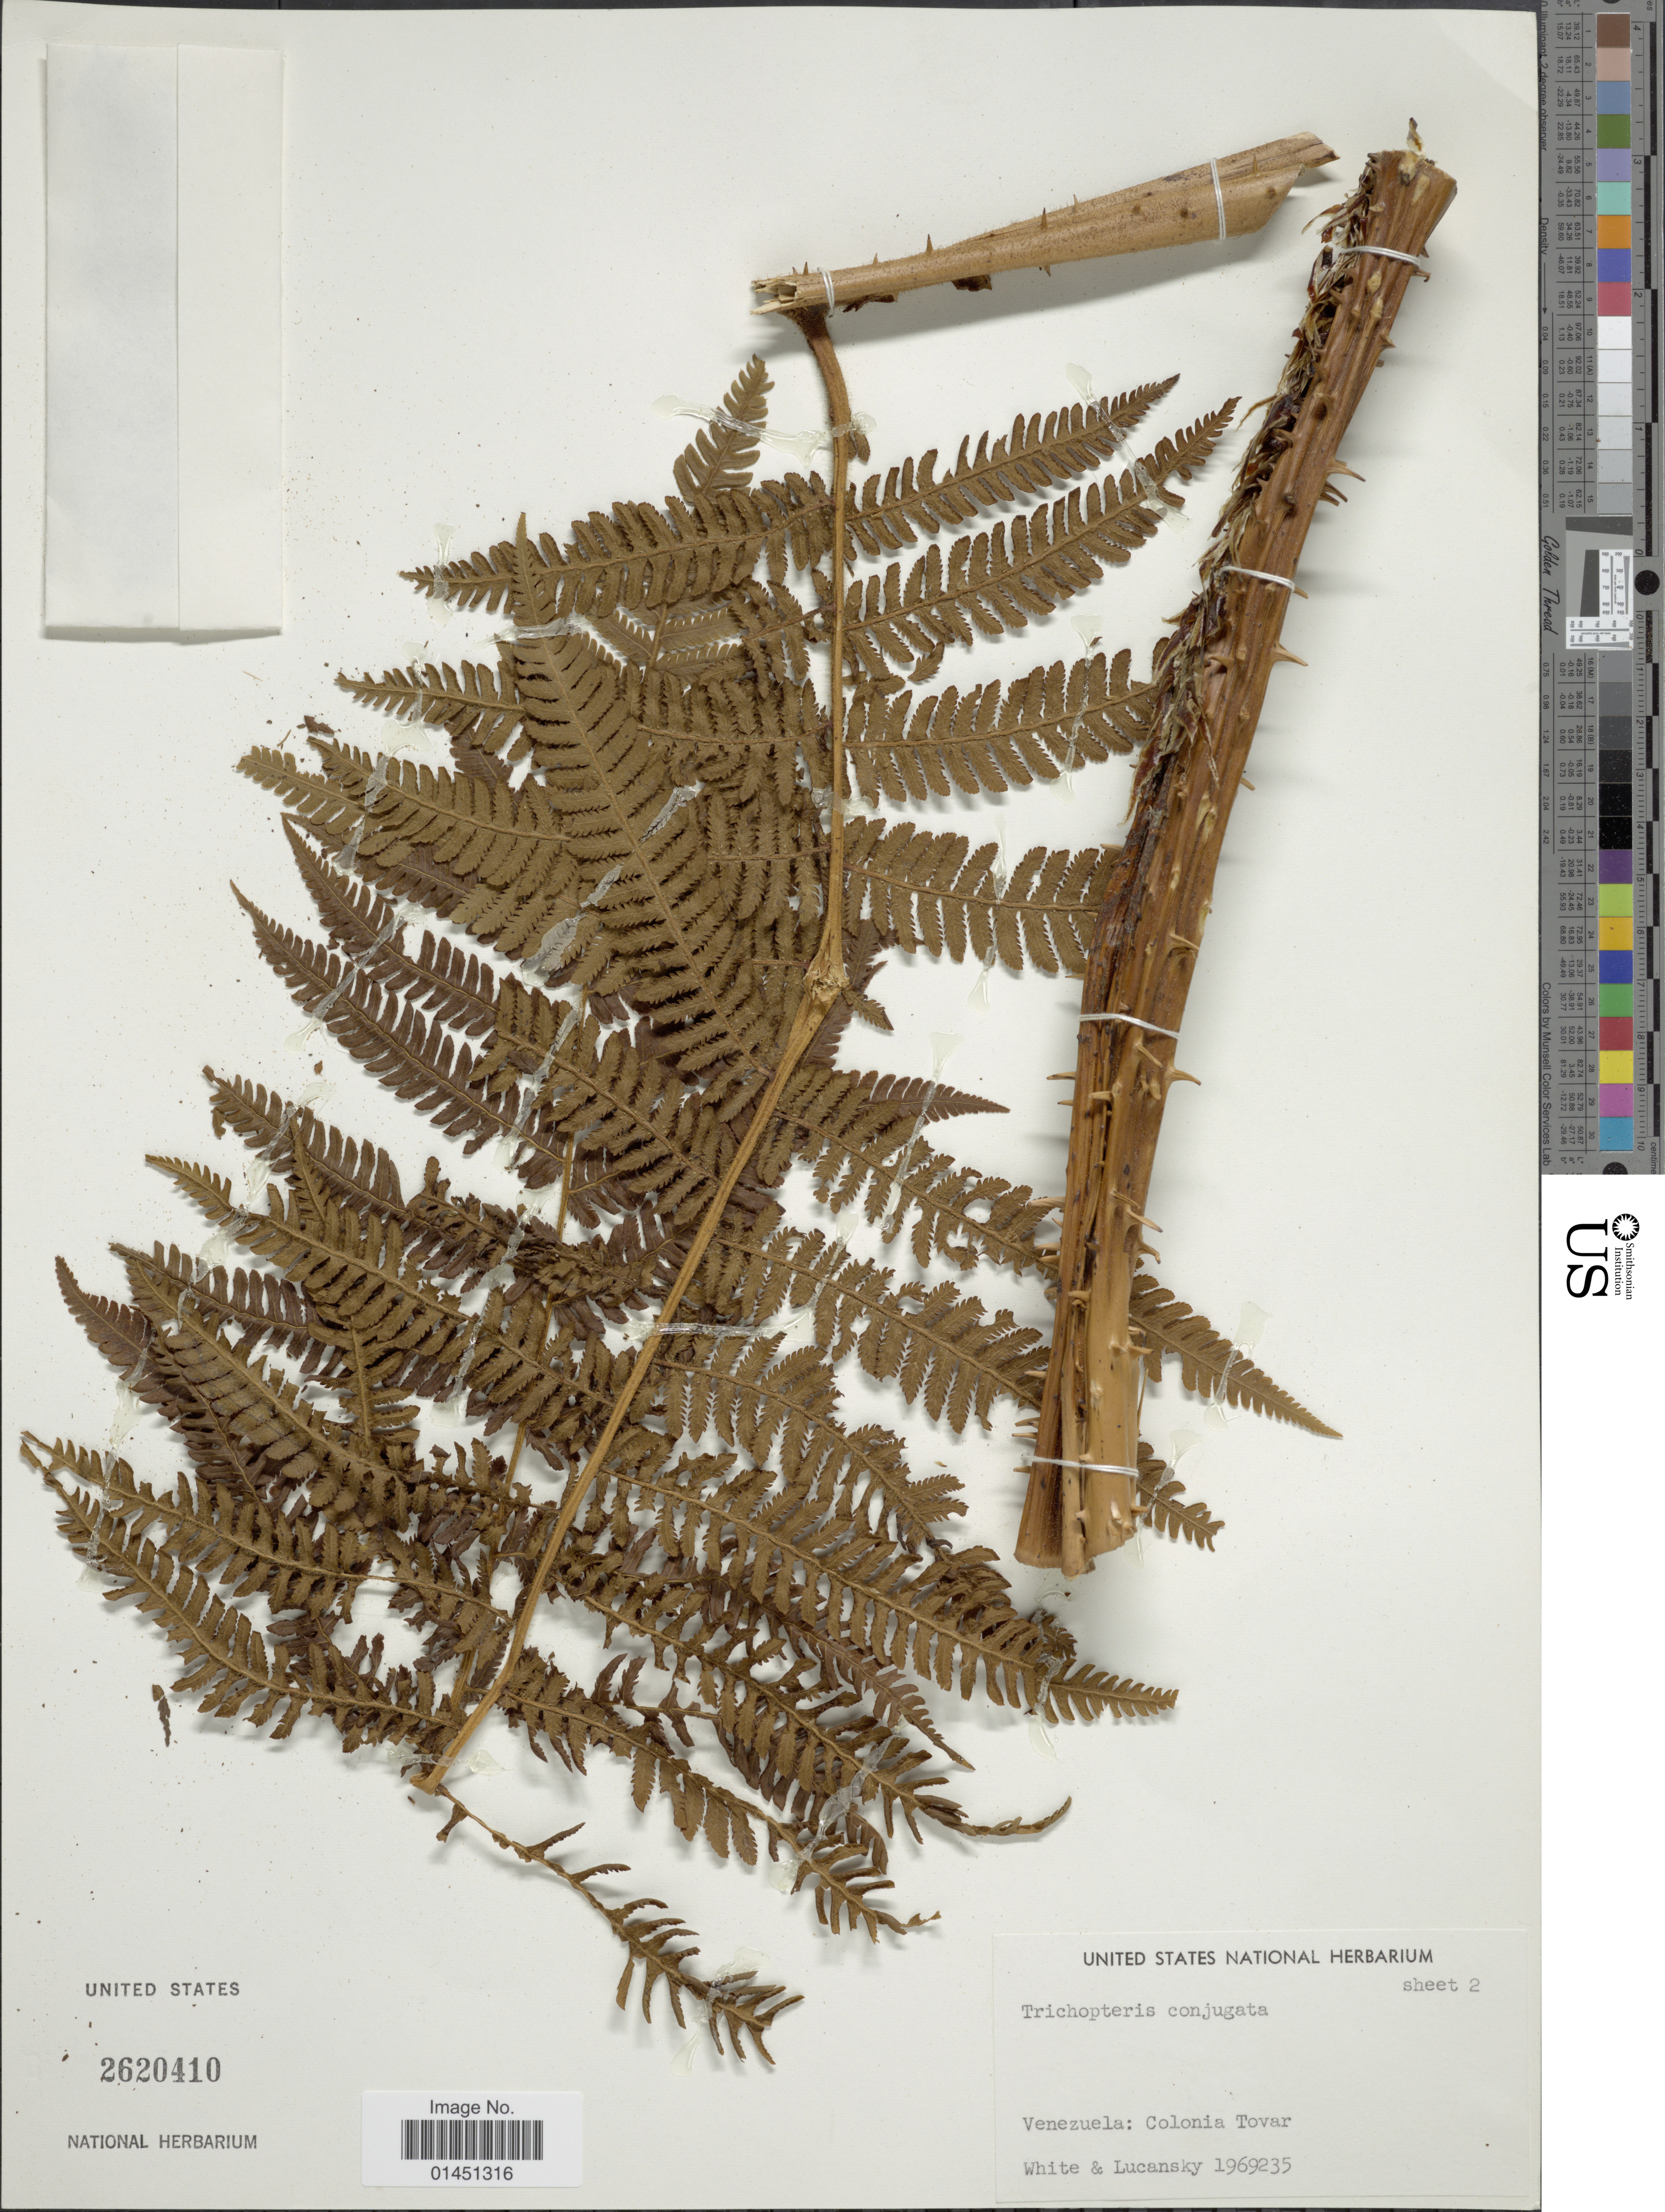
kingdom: Plantae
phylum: Tracheophyta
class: Polypodiopsida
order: Cyatheales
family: Cyatheaceae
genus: Cyathea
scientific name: Cyathea conjugata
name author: (Hook.) Domin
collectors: O. E. White & Lucansky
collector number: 1969235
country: Venezuela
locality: Colonia Tovar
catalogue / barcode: US 2620410